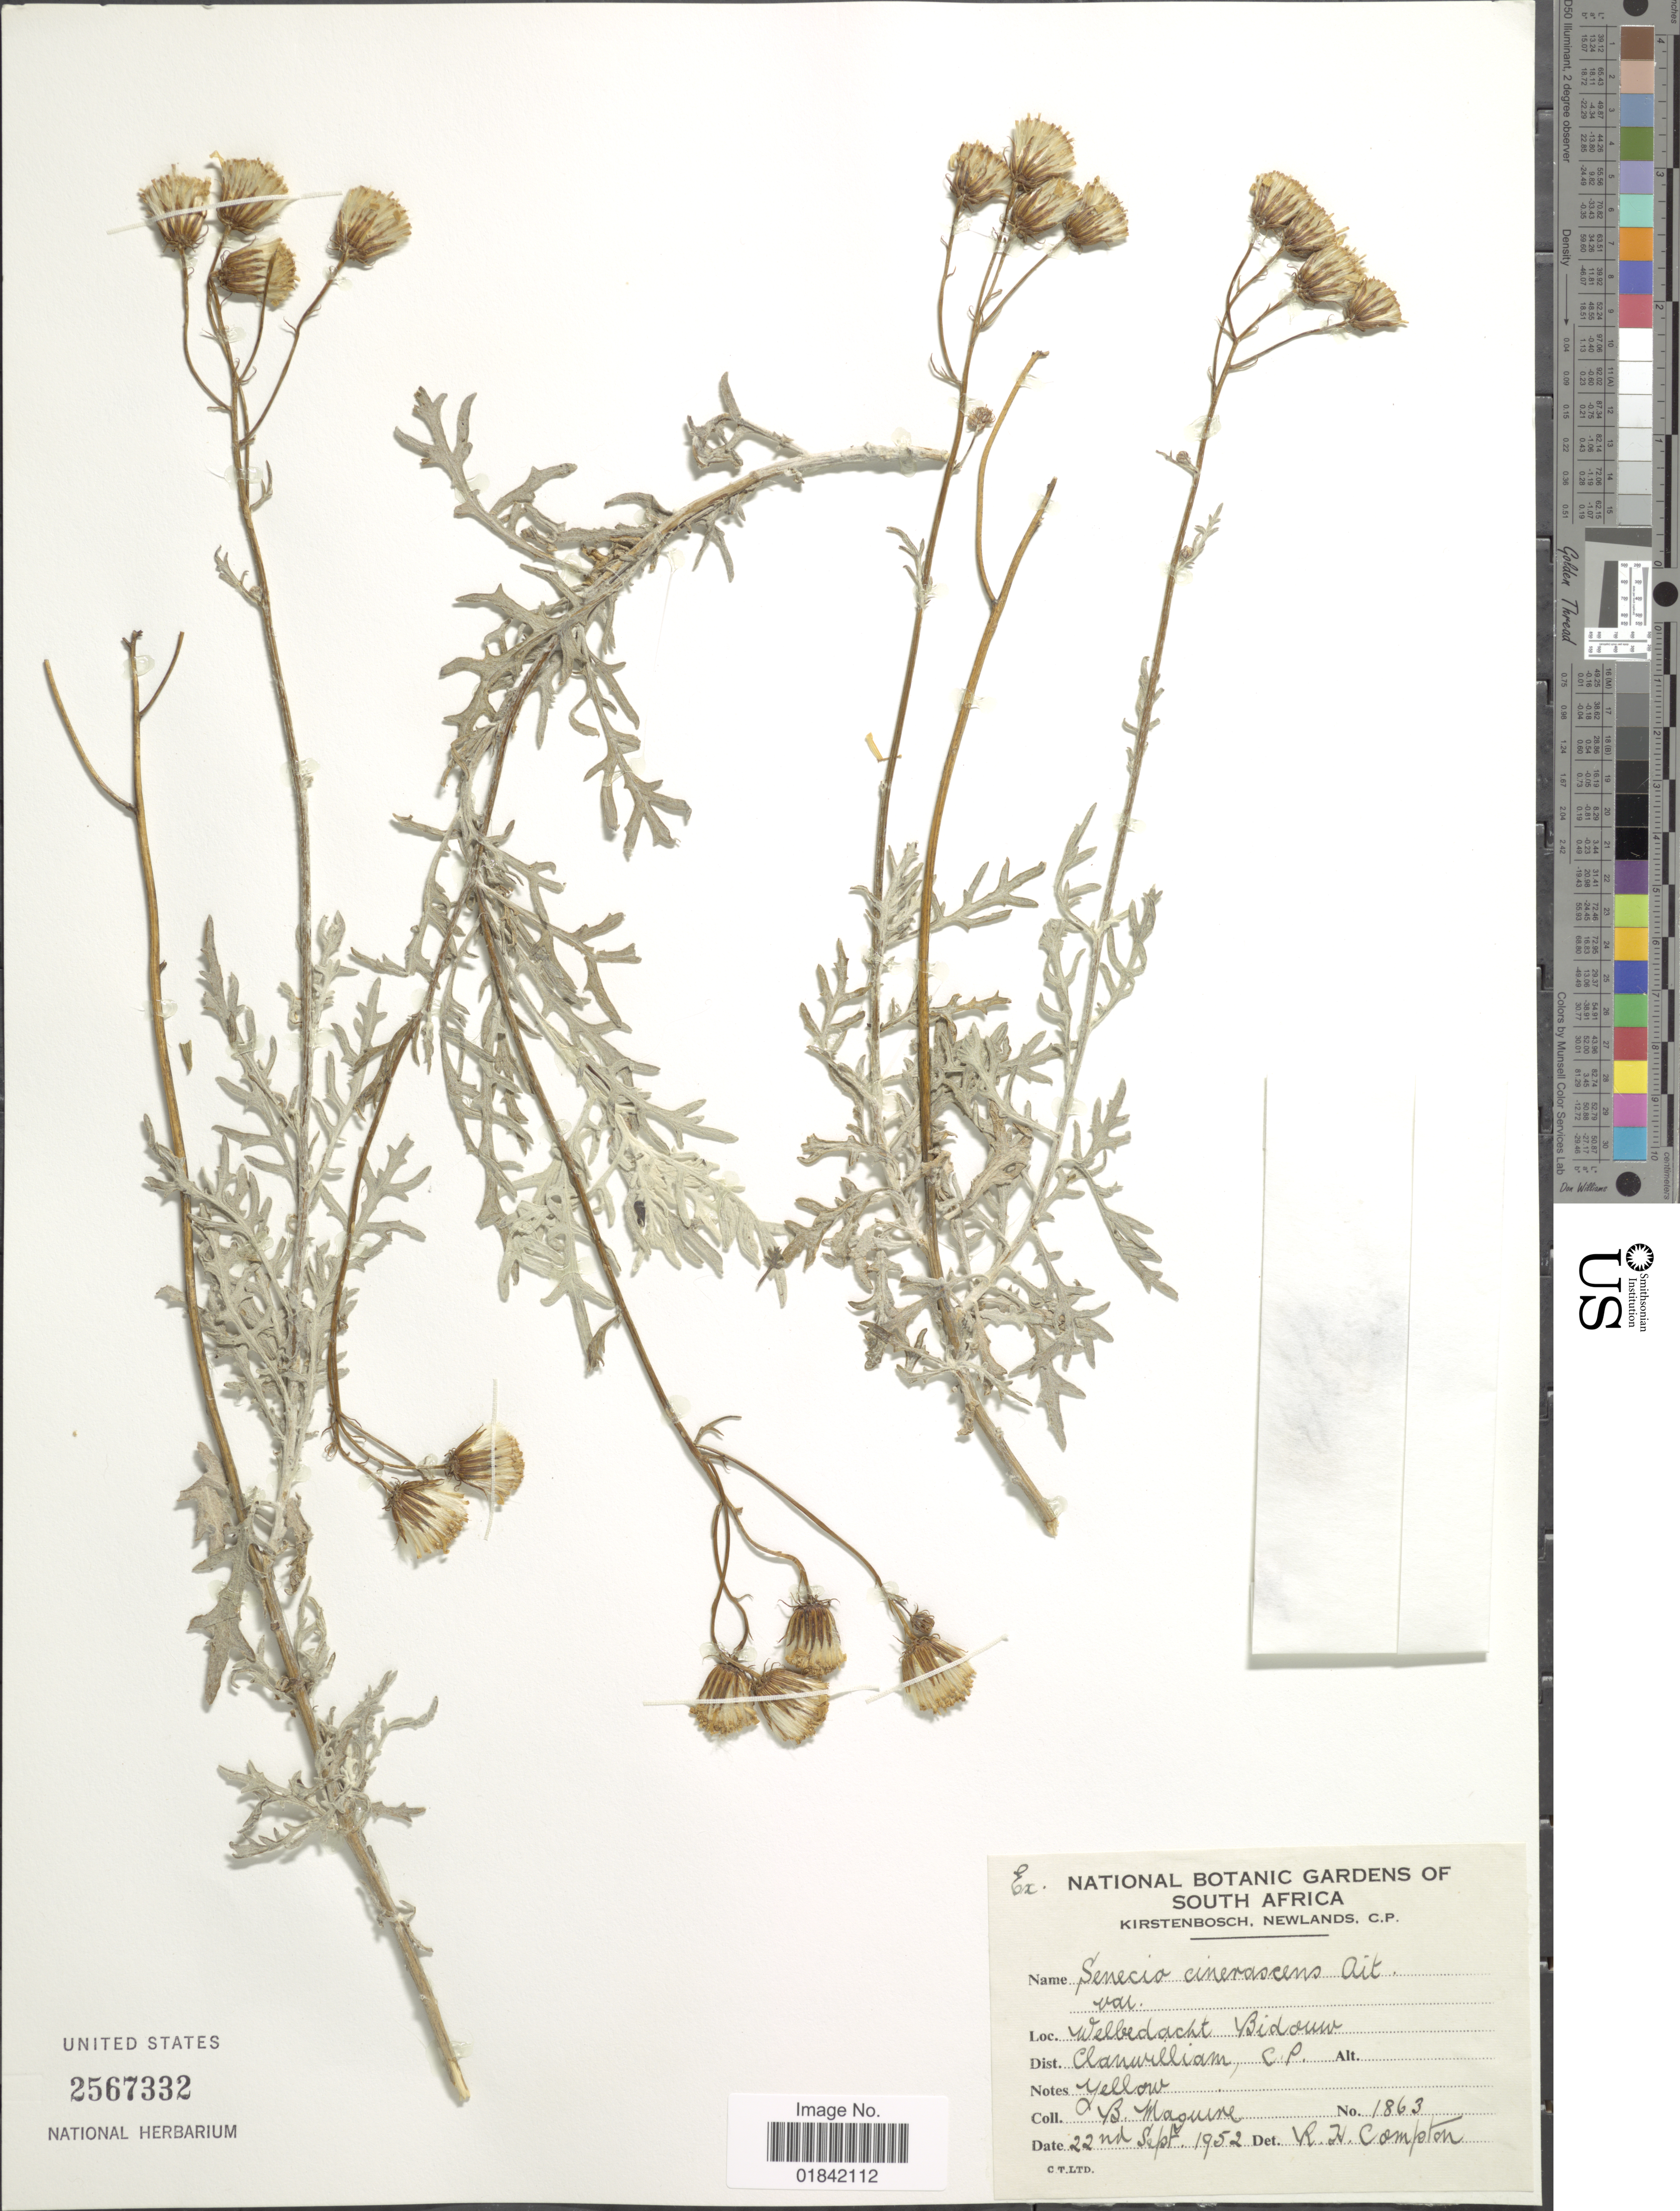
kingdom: Plantae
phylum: Tracheophyta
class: Magnoliopsida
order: Asterales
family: Asteraceae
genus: Senecio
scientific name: Senecio cinerascens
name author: Aiton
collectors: B. Maguire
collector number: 1863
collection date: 1952-09-22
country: South Africa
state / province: Western Cape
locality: Welbedacht Bidouw, Clanwilliam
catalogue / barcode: US 2567332